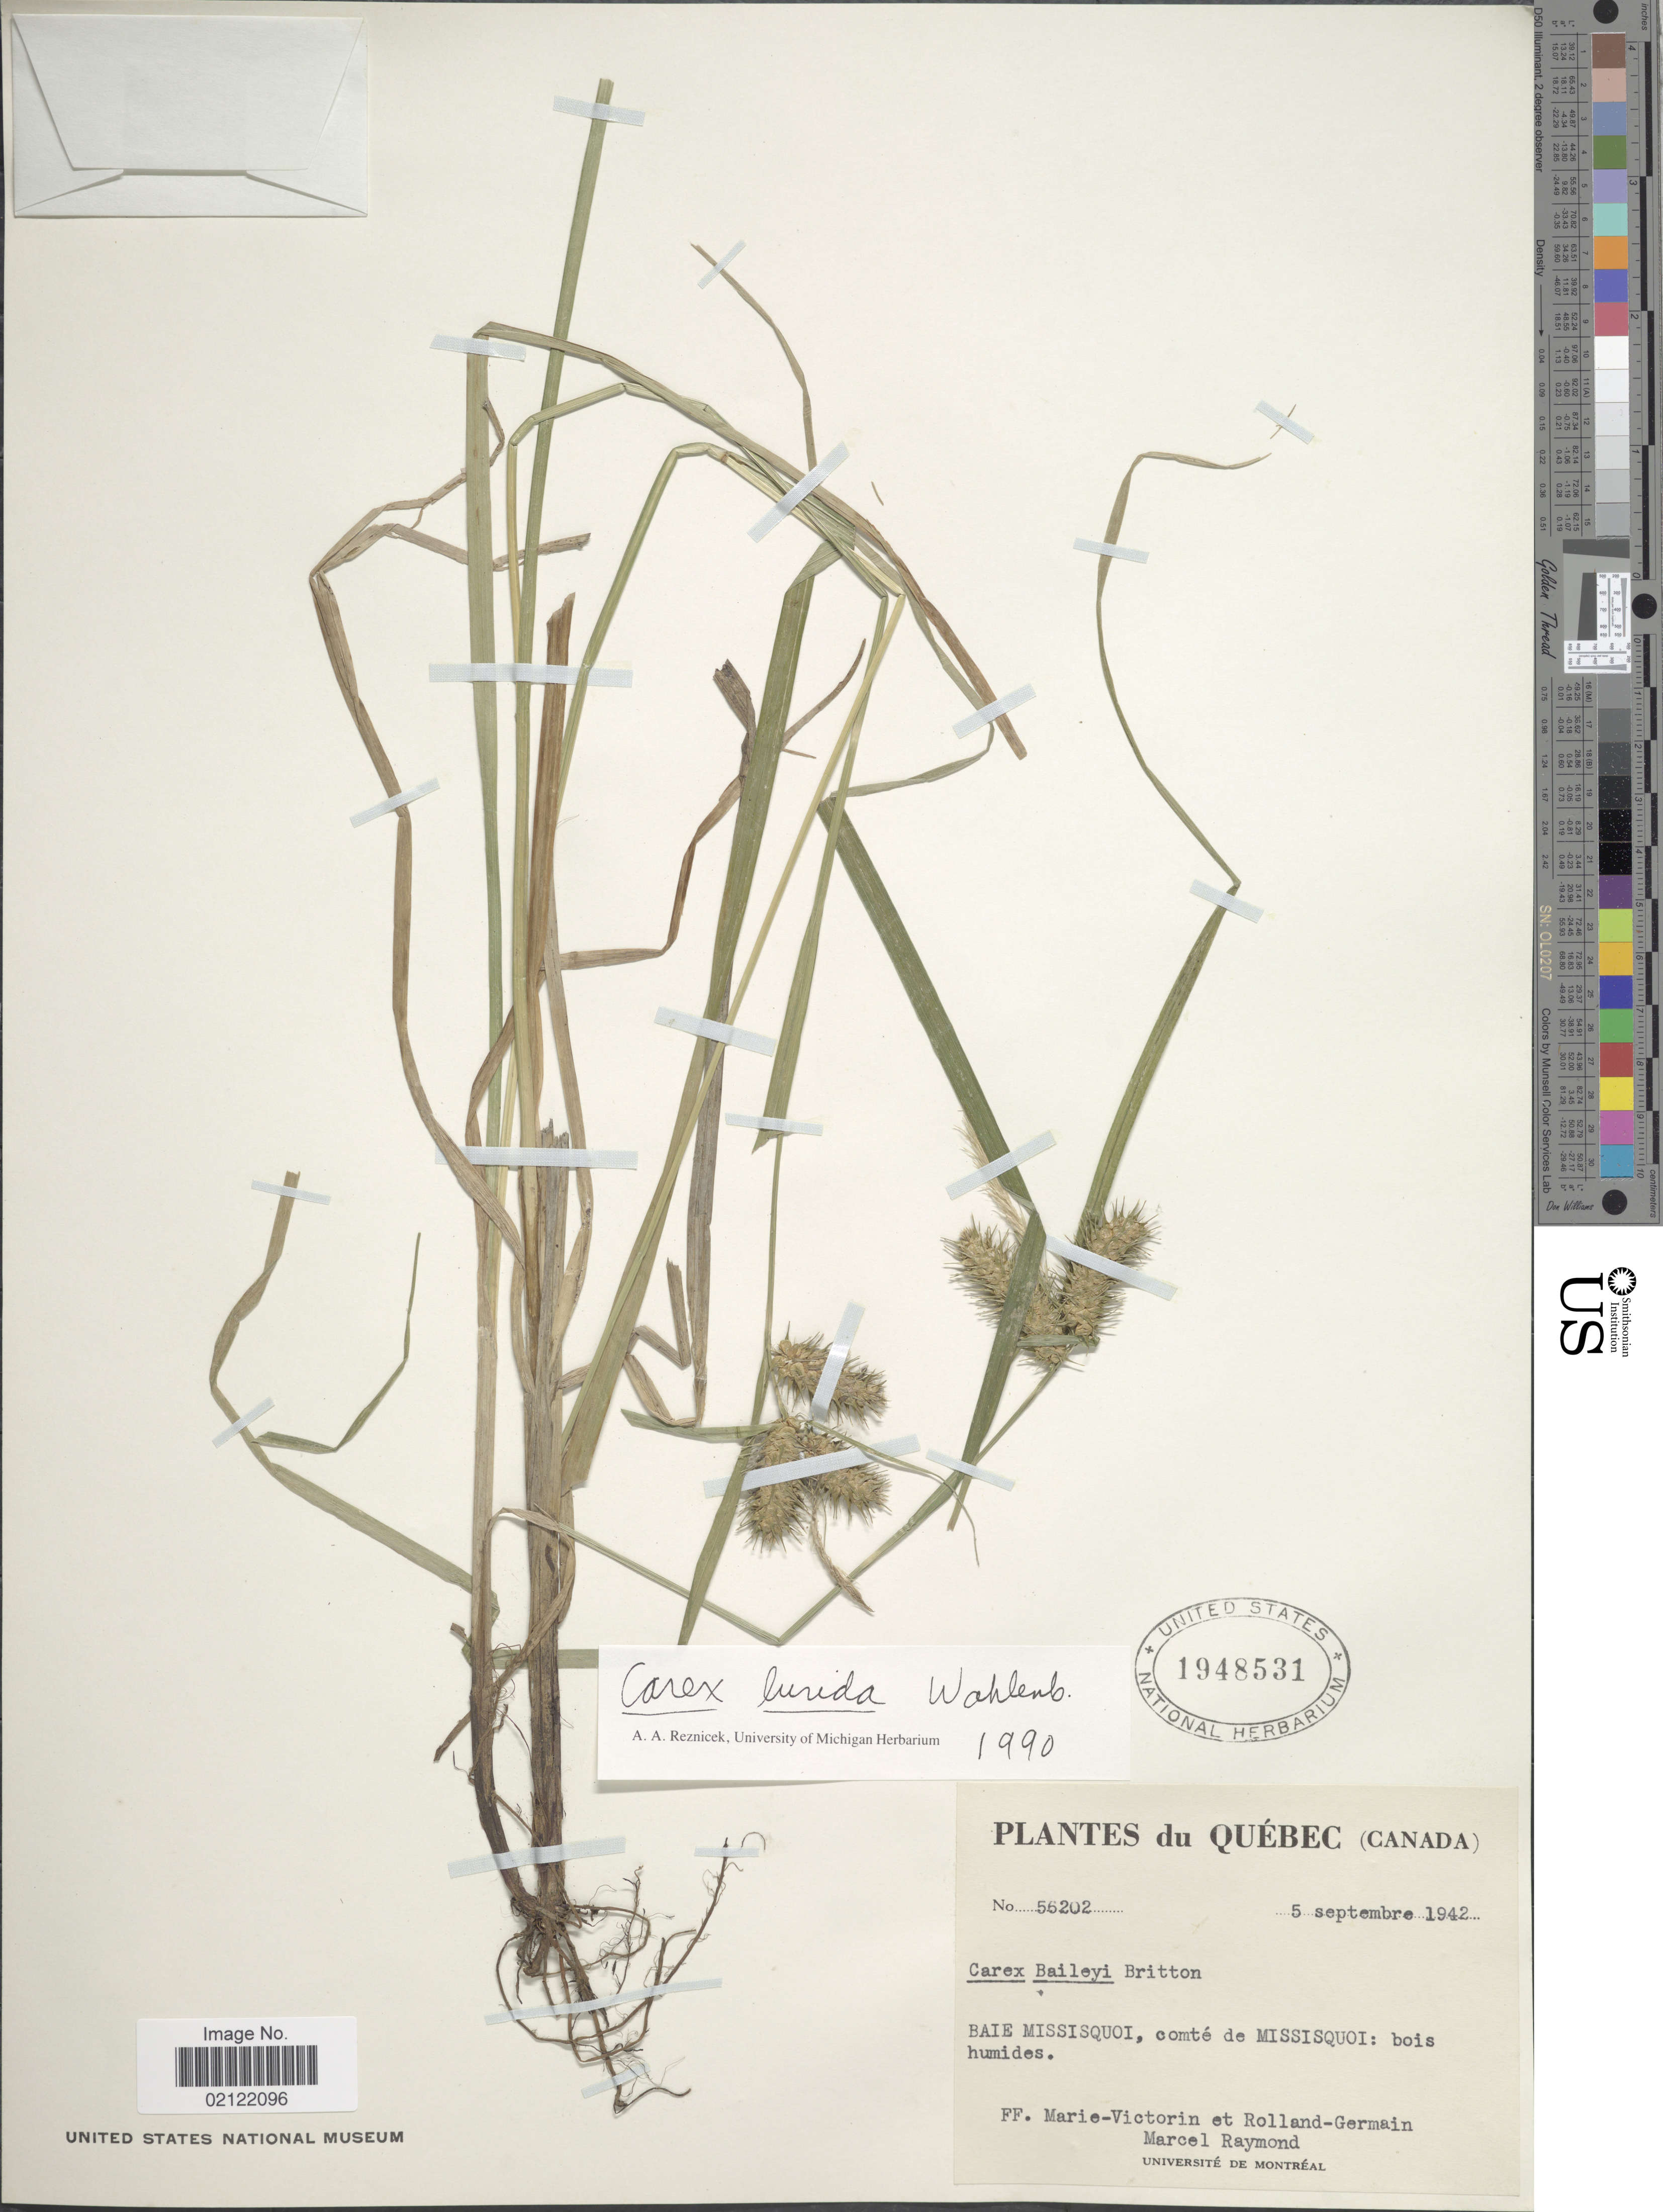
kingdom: Plantae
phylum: Tracheophyta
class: Liliopsida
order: Poales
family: Cyperaceae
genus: Carex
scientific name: Carex lurida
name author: Wahlenb.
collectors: F. Marie-Victorin, Rolland-Germain & M. Raymond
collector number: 56202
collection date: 1942-09-05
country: Canada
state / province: Quebec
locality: Baie Missisquoi, comte de Missisquoi: bois humides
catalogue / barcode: US 1948531